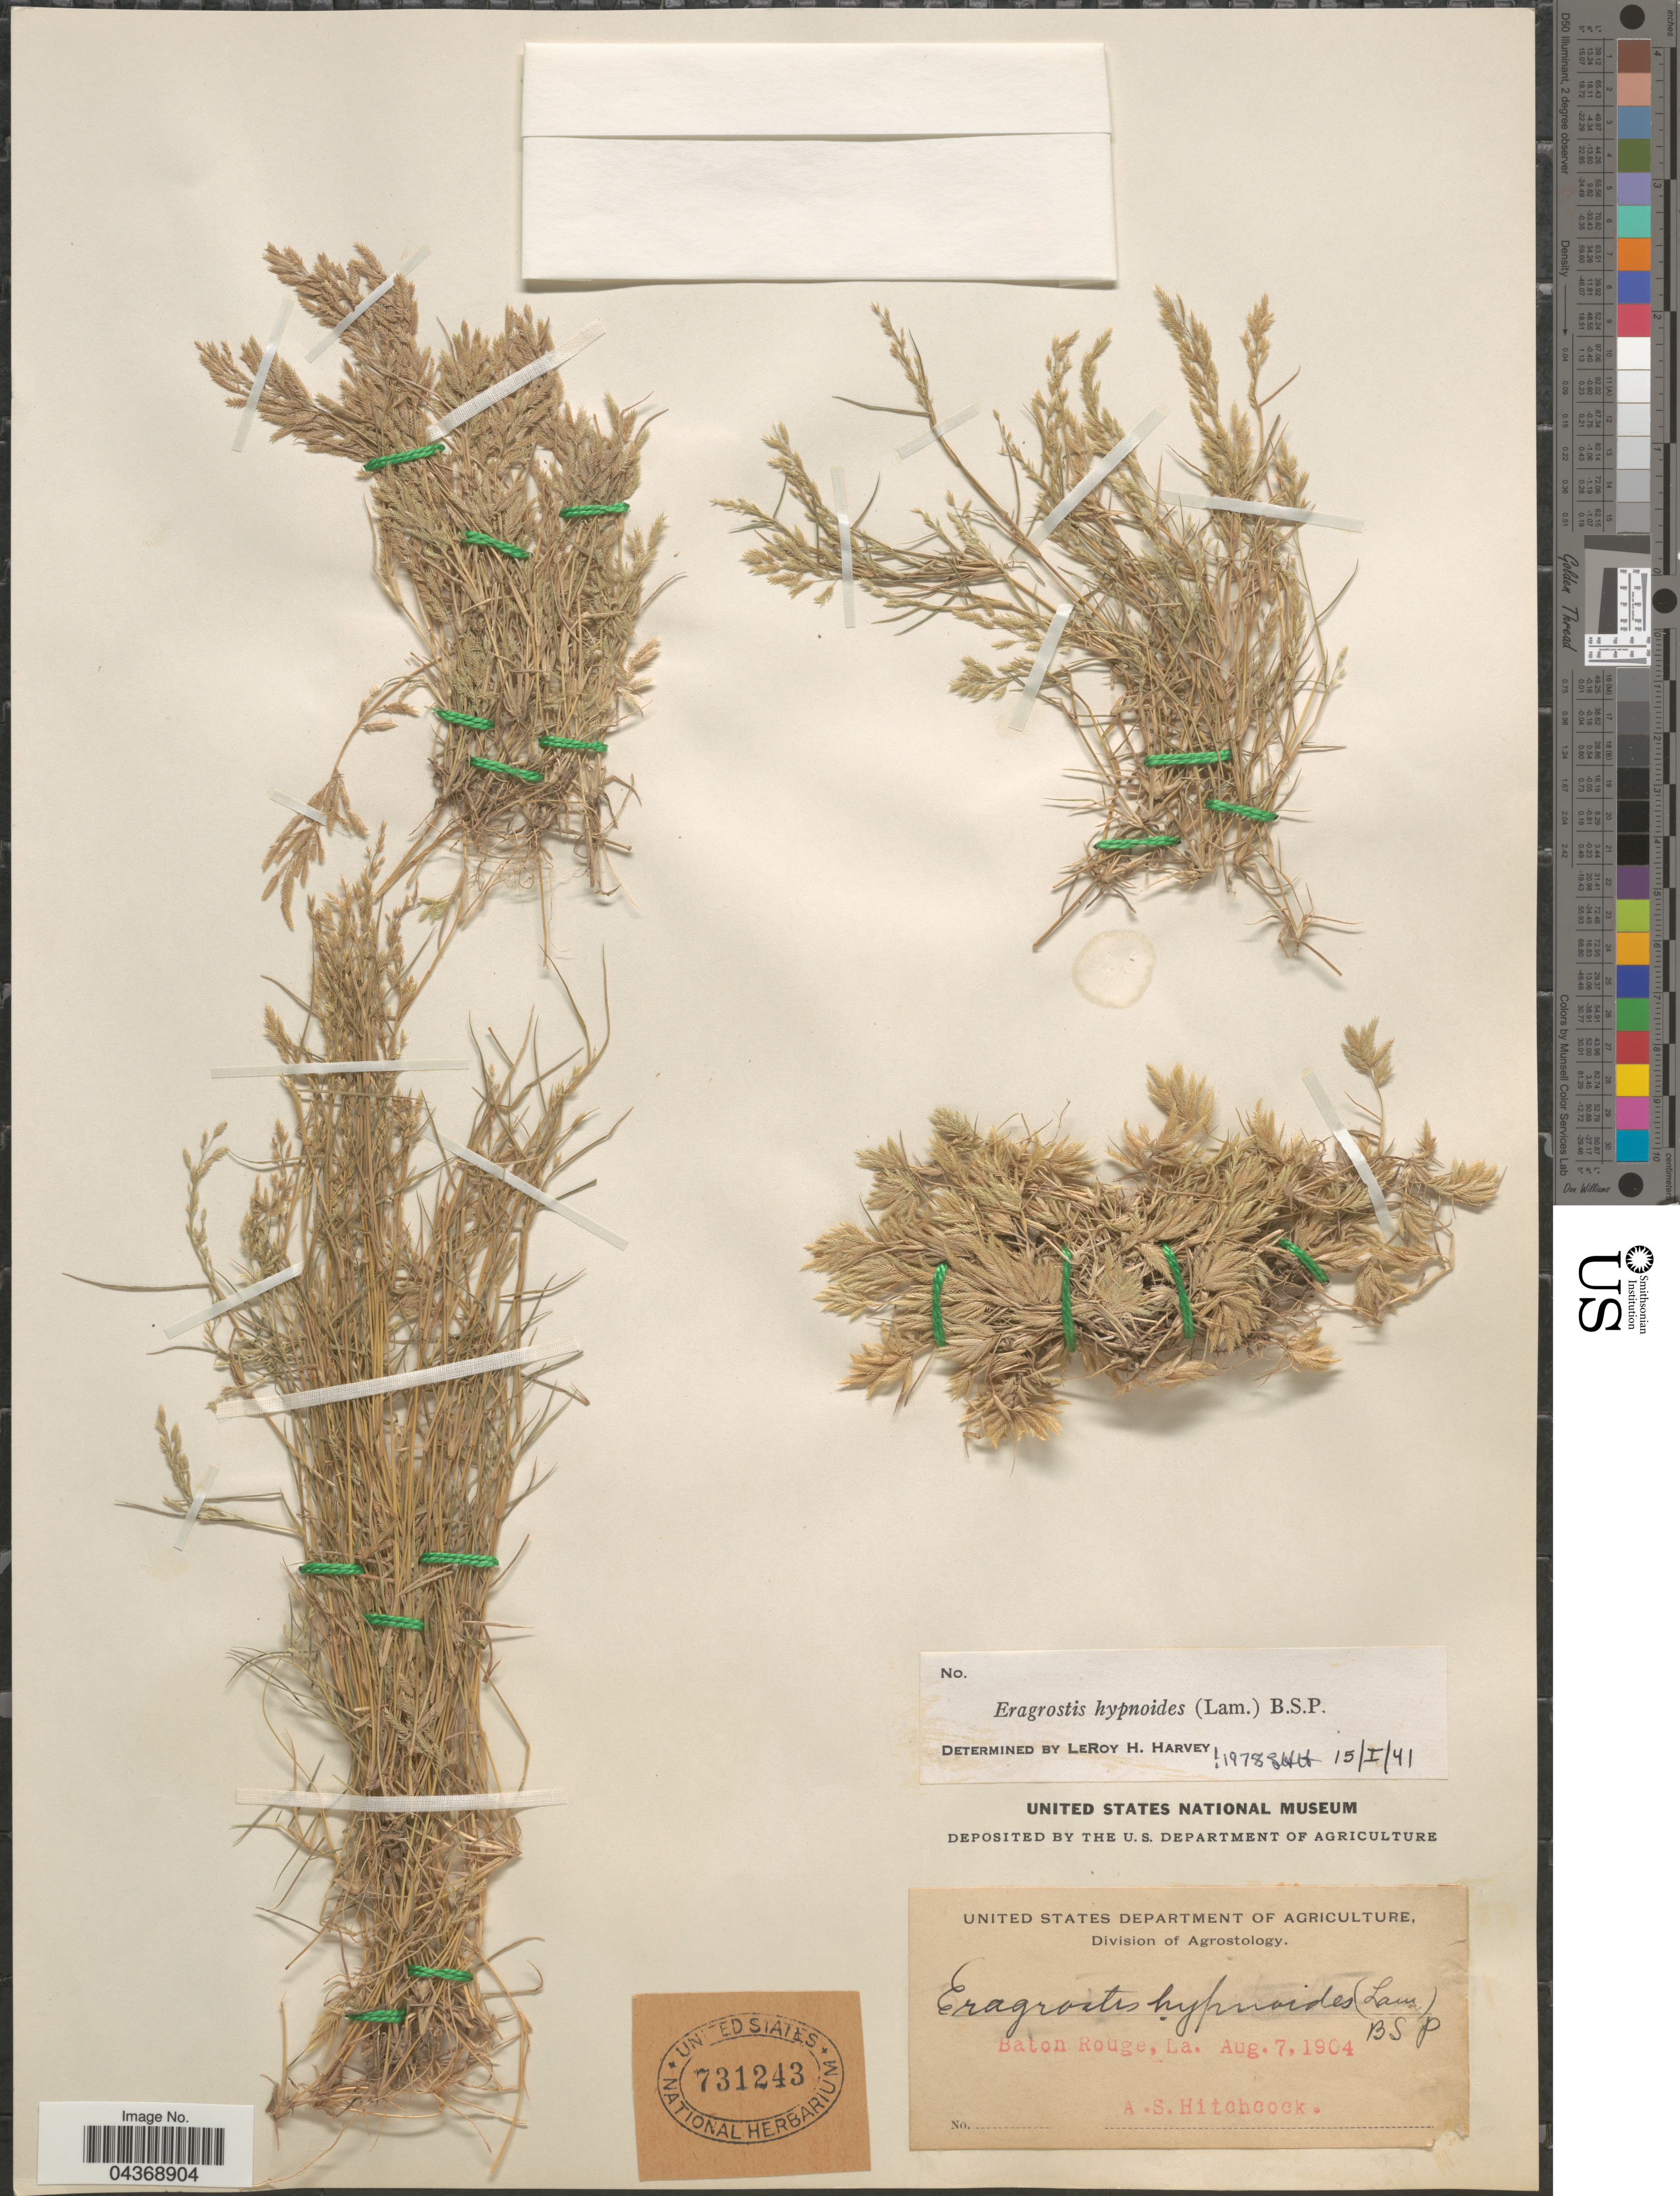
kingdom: Plantae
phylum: Tracheophyta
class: Liliopsida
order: Poales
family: Poaceae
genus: Eragrostis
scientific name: Eragrostis hypnoides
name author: (Lam.) Britton, Stearns & Poggenb.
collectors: A. S. Hitchcock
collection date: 1904-08-07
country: United States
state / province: Louisiana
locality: Baton Rouge.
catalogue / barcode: US 731243